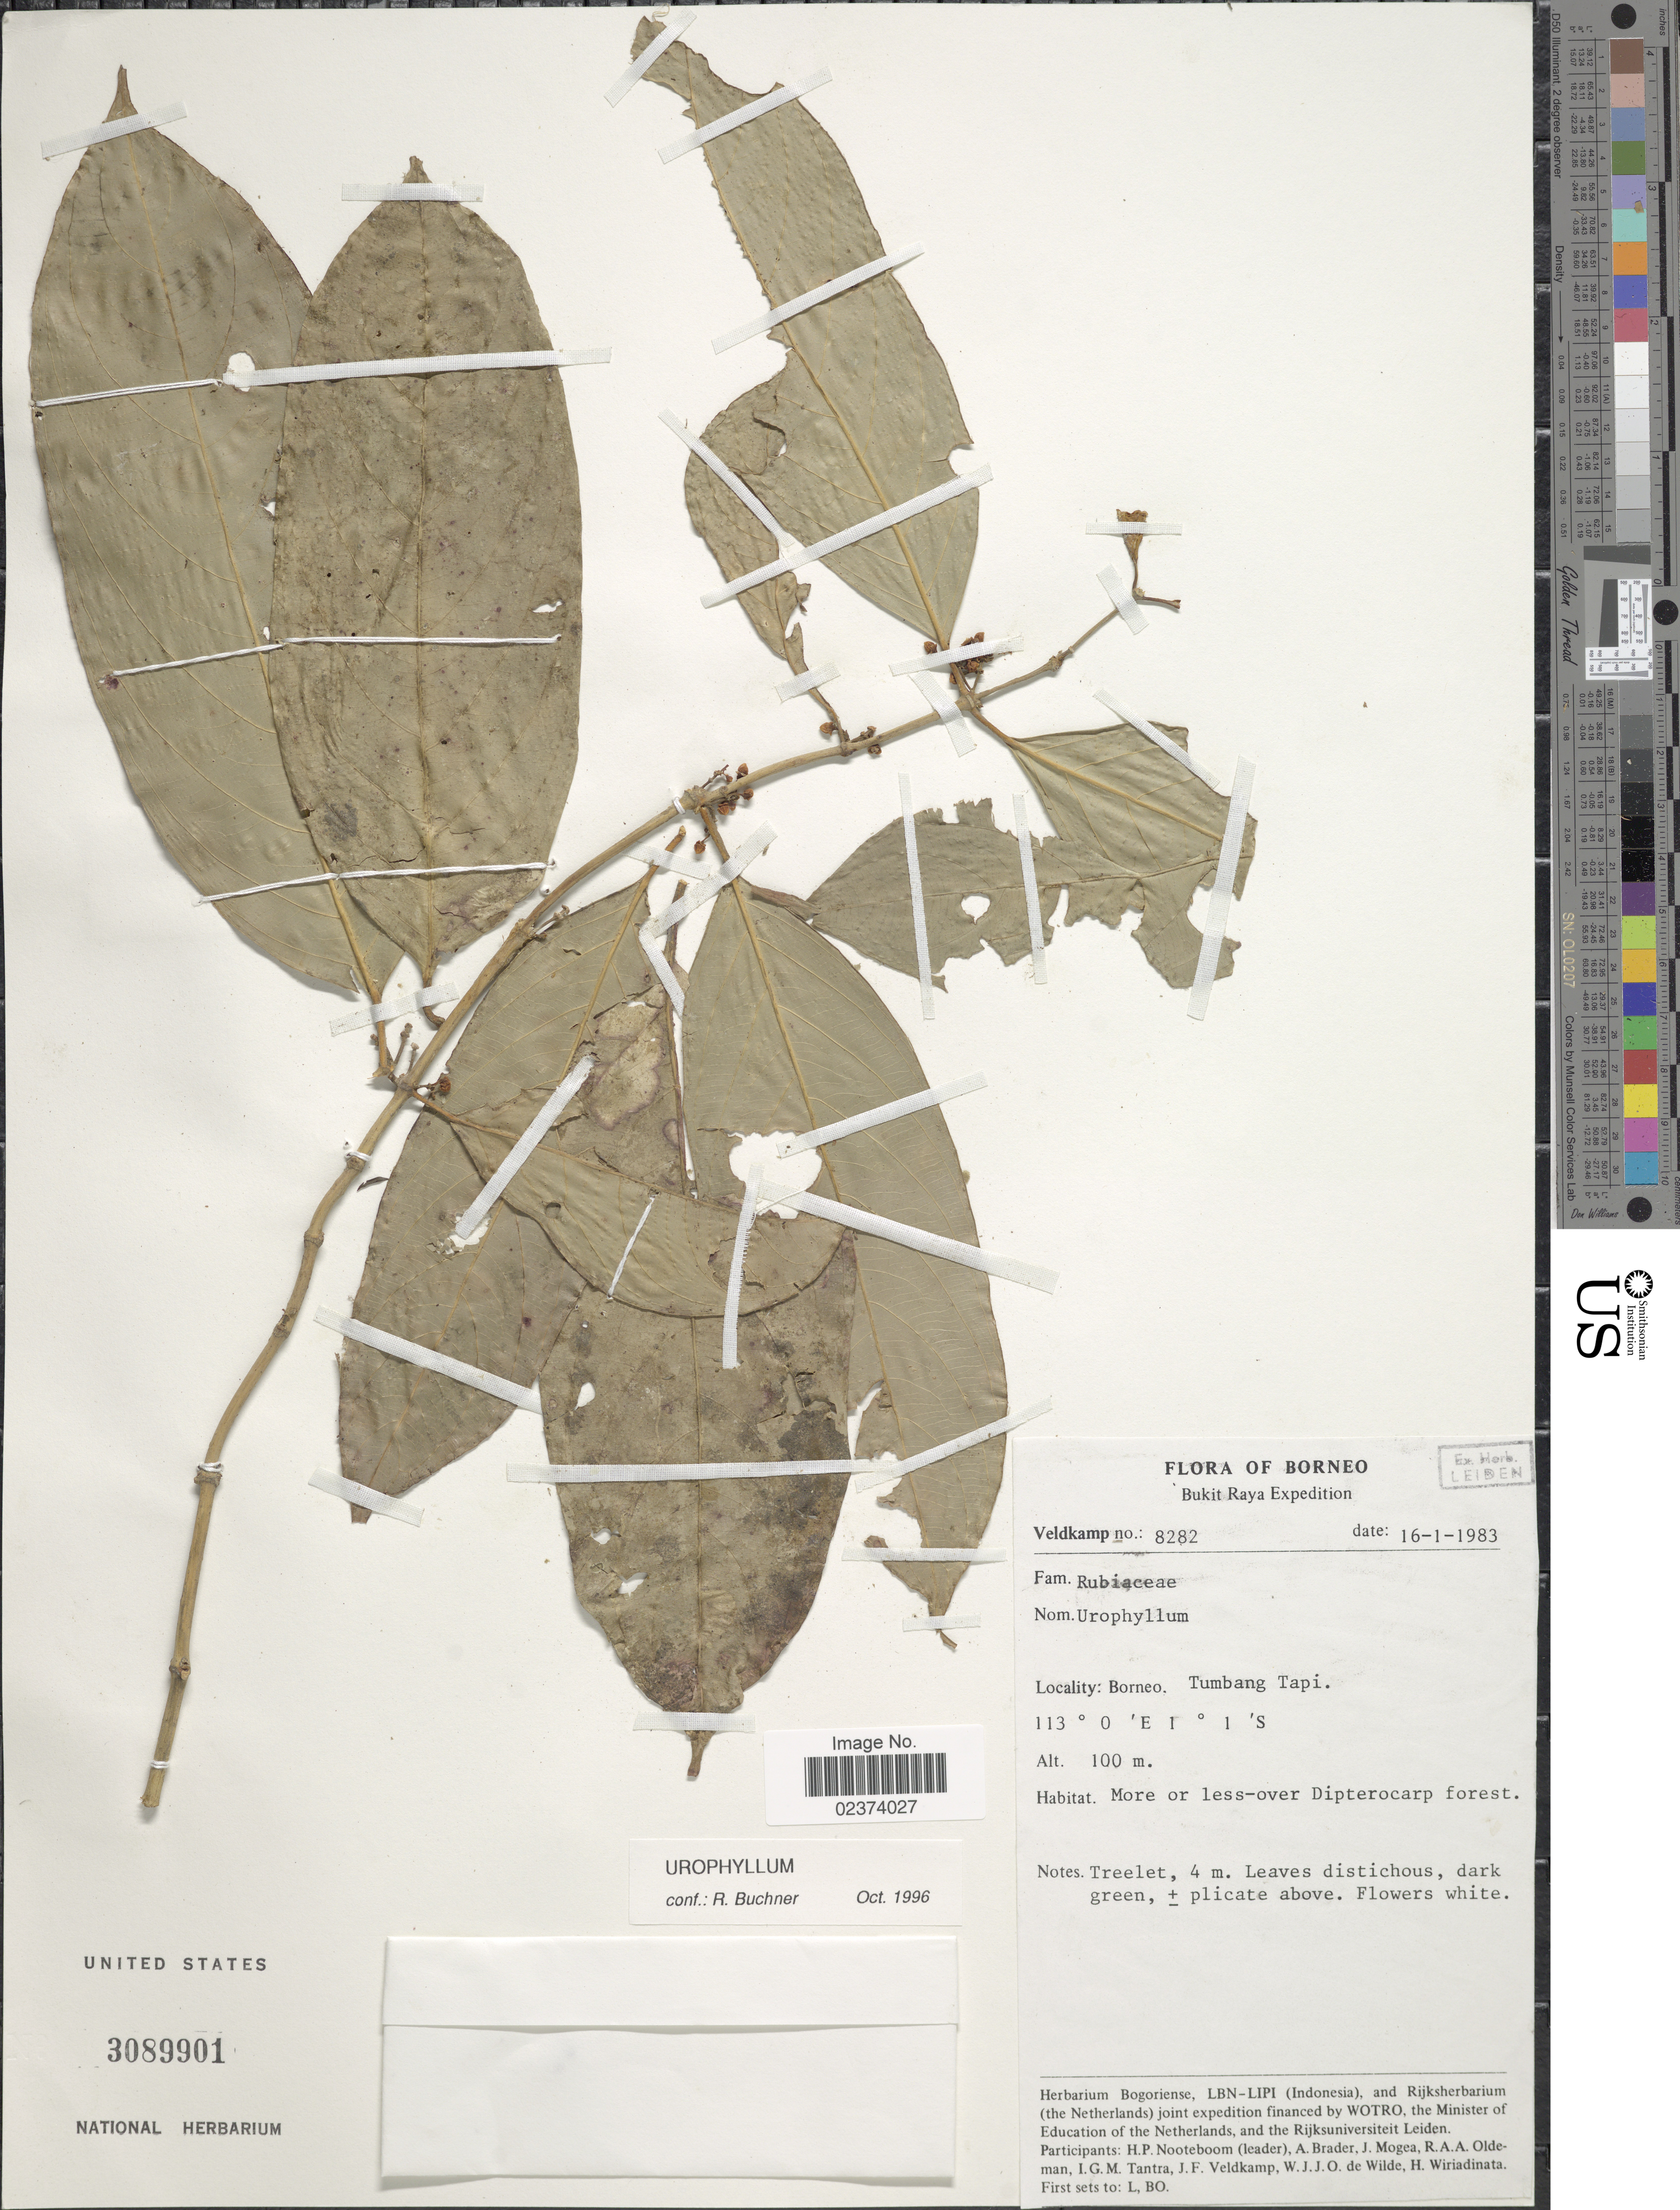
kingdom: Plantae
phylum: Tracheophyta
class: Magnoliopsida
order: Gentianales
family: Rubiaceae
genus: Urophyllum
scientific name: Urophyllum sp.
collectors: H. P. Nooteboom, A. Brader, J. Mogea, R. Oldeman & et al.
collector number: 8282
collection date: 1983-01-16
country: Indonesia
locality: Borneo, Bukit Raya, Borneo, Tumbang Tapi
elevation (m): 100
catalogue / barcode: US 3089901